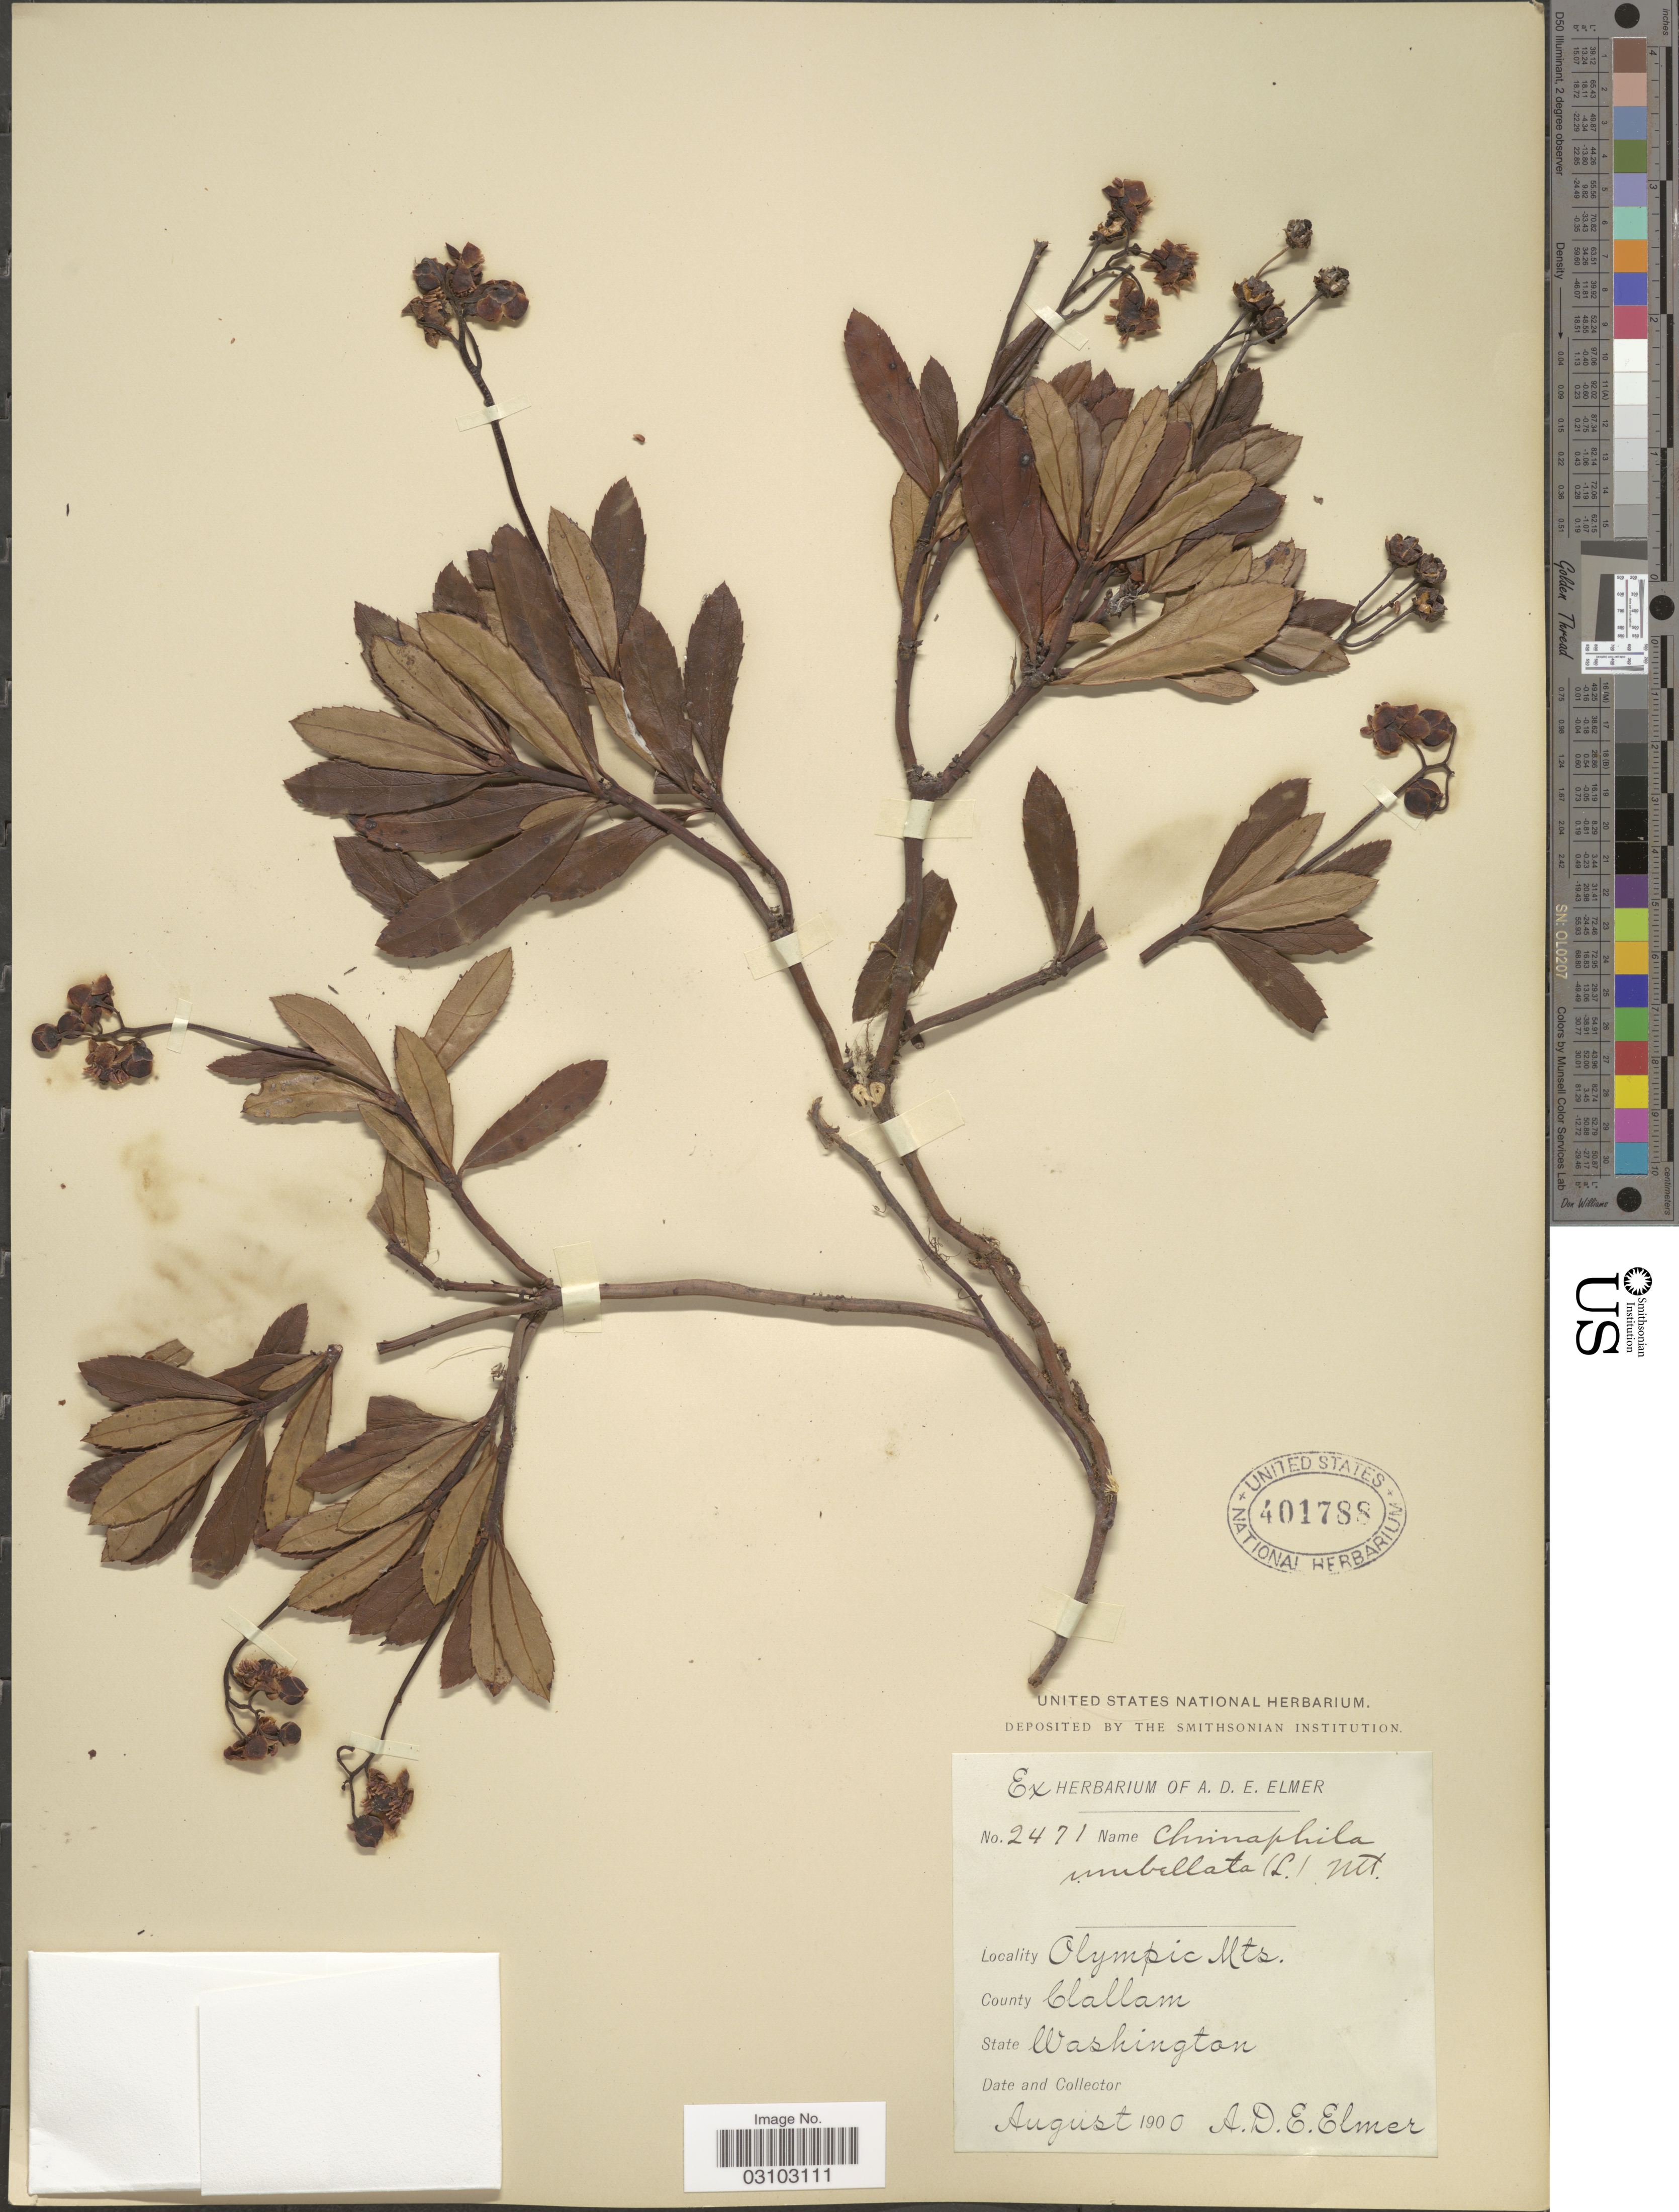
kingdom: Plantae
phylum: Tracheophyta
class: Magnoliopsida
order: Ericales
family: Ericaceae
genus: Chimaphila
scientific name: Chimaphila umbellata var. occidentalis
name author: (Rydb.) S.F. Blake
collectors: A. D. E. Elmer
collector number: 2471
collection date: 1900-08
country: United States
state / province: Washington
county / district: Clallam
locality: Olympic Mts., County Clallam.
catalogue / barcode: US 401788